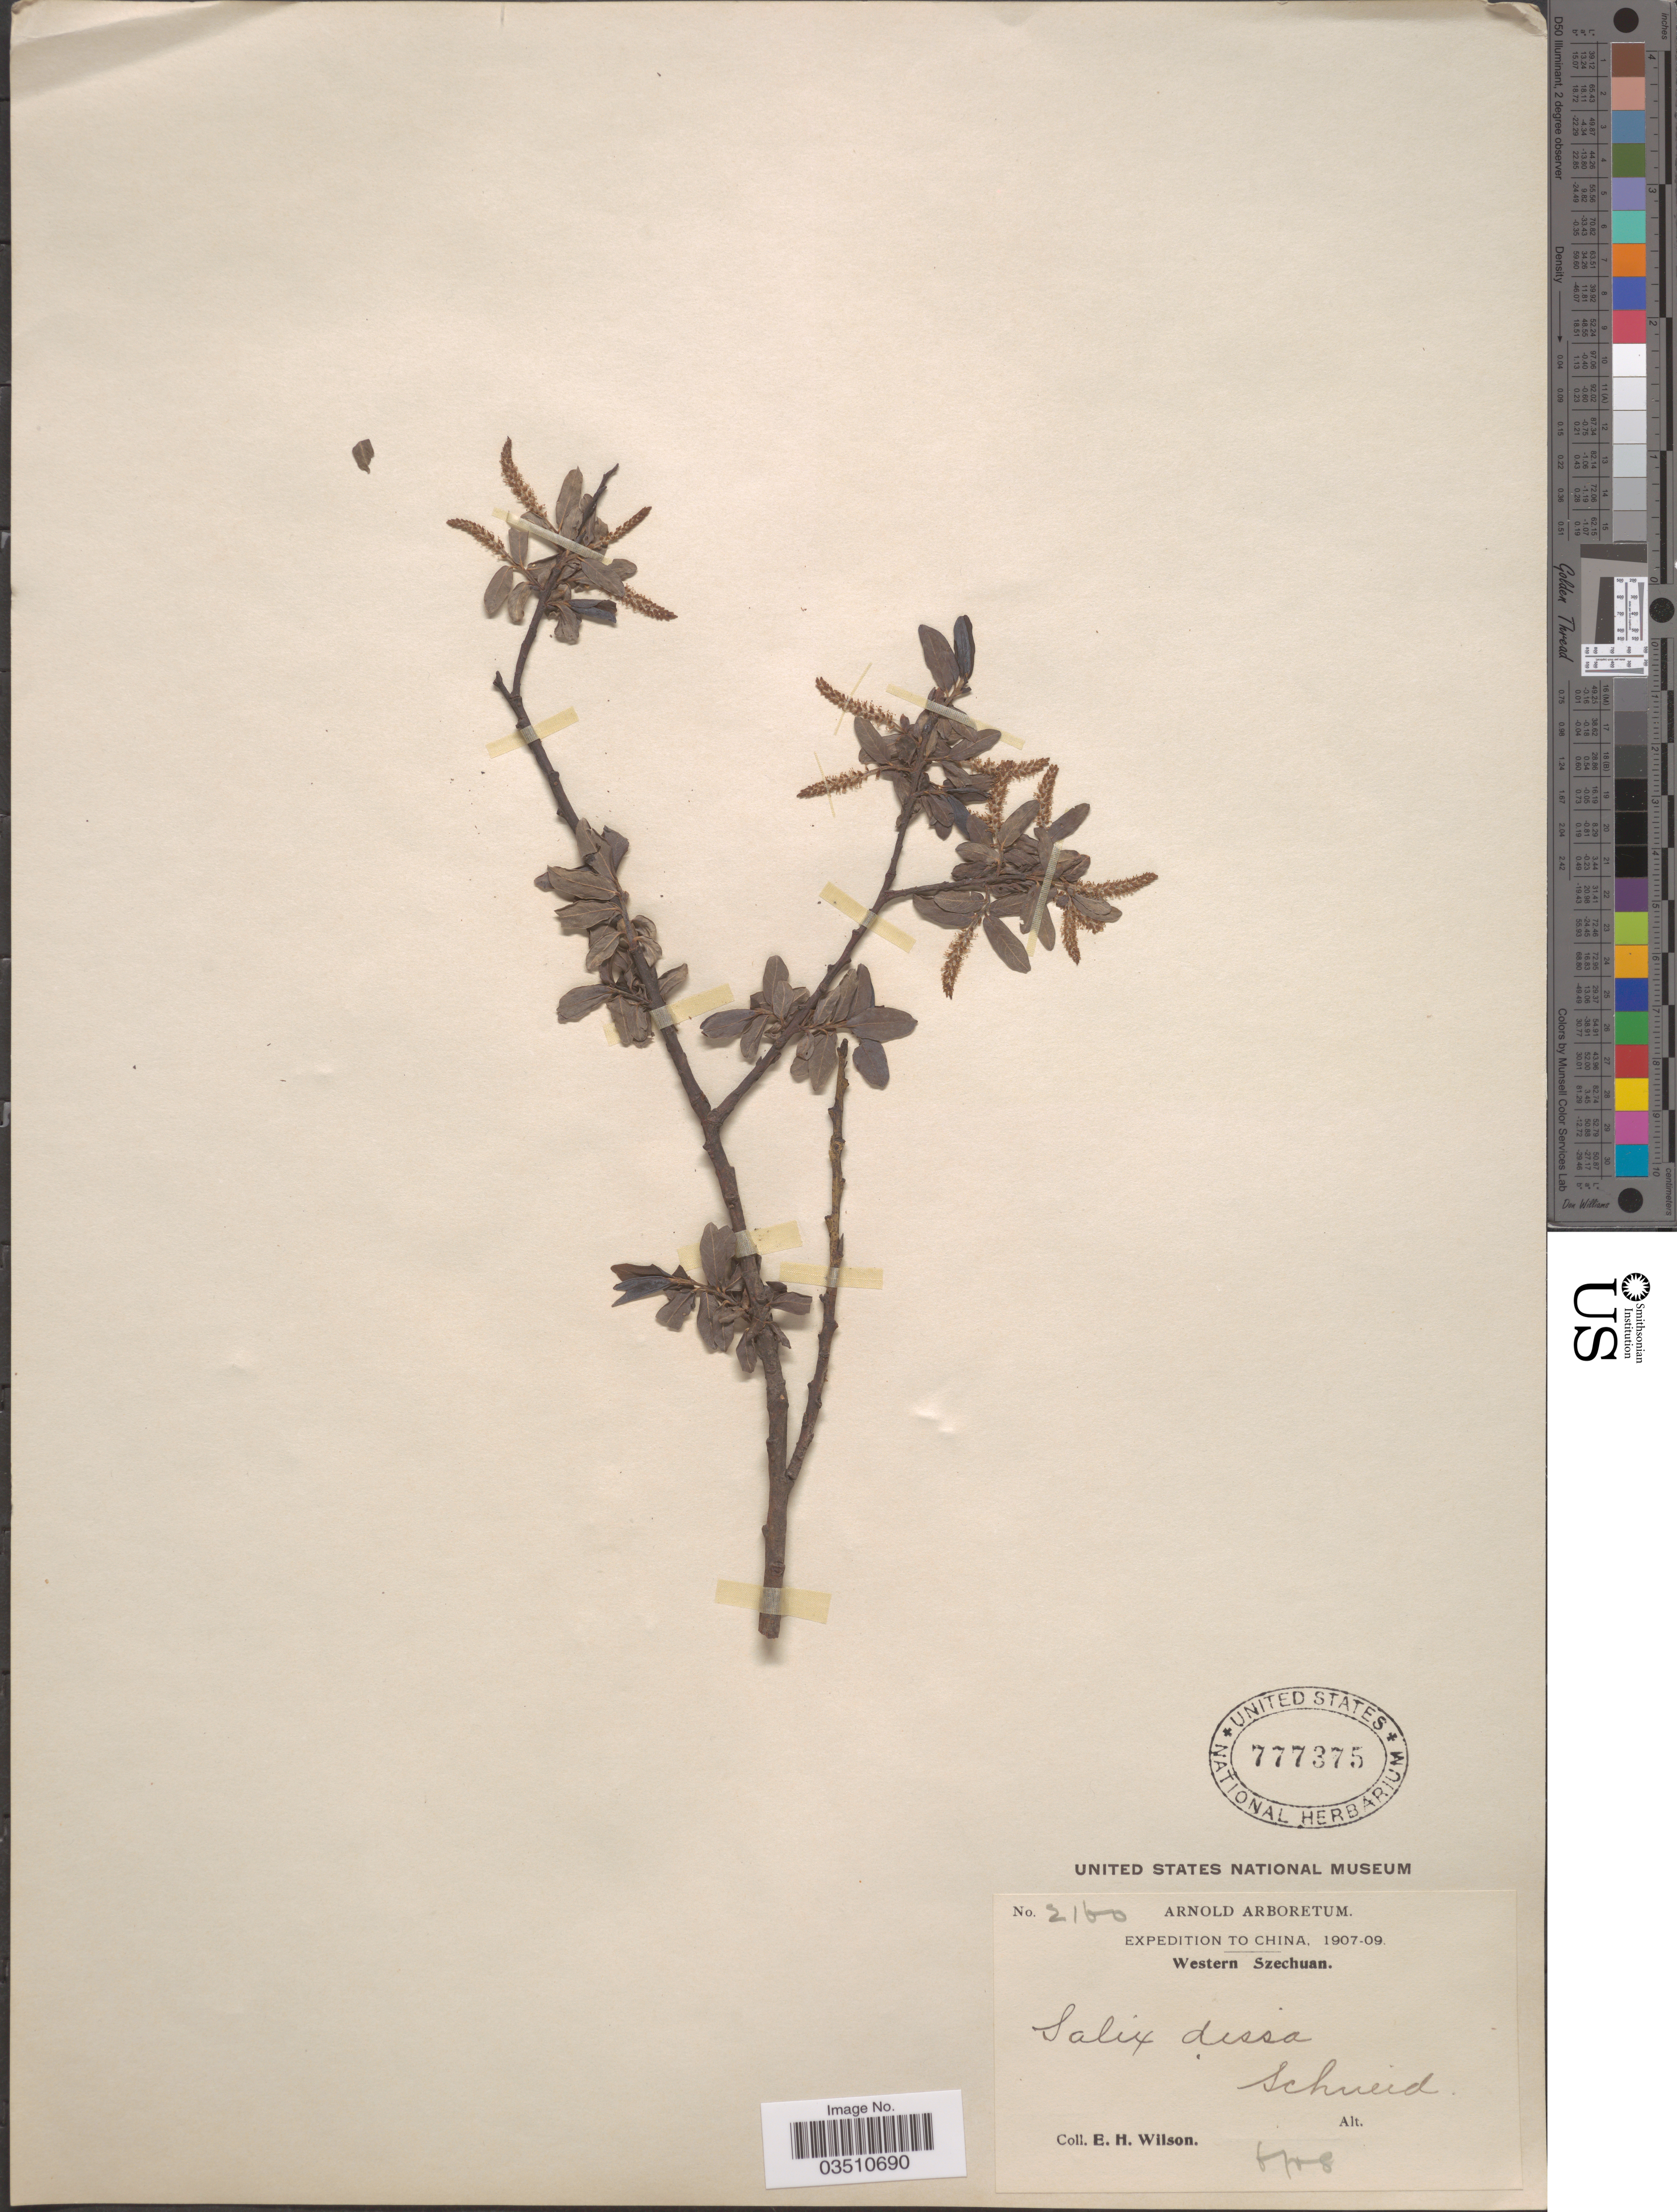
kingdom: Plantae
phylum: Tracheophyta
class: Magnoliopsida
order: Malpighiales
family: Salicaceae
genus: Salix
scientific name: Salix dissa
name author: C.K. Schneid. in Sarg.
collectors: E. Wilson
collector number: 2160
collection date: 1908-06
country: China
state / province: Sichuan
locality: Western Szechuan.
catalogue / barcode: US 777375